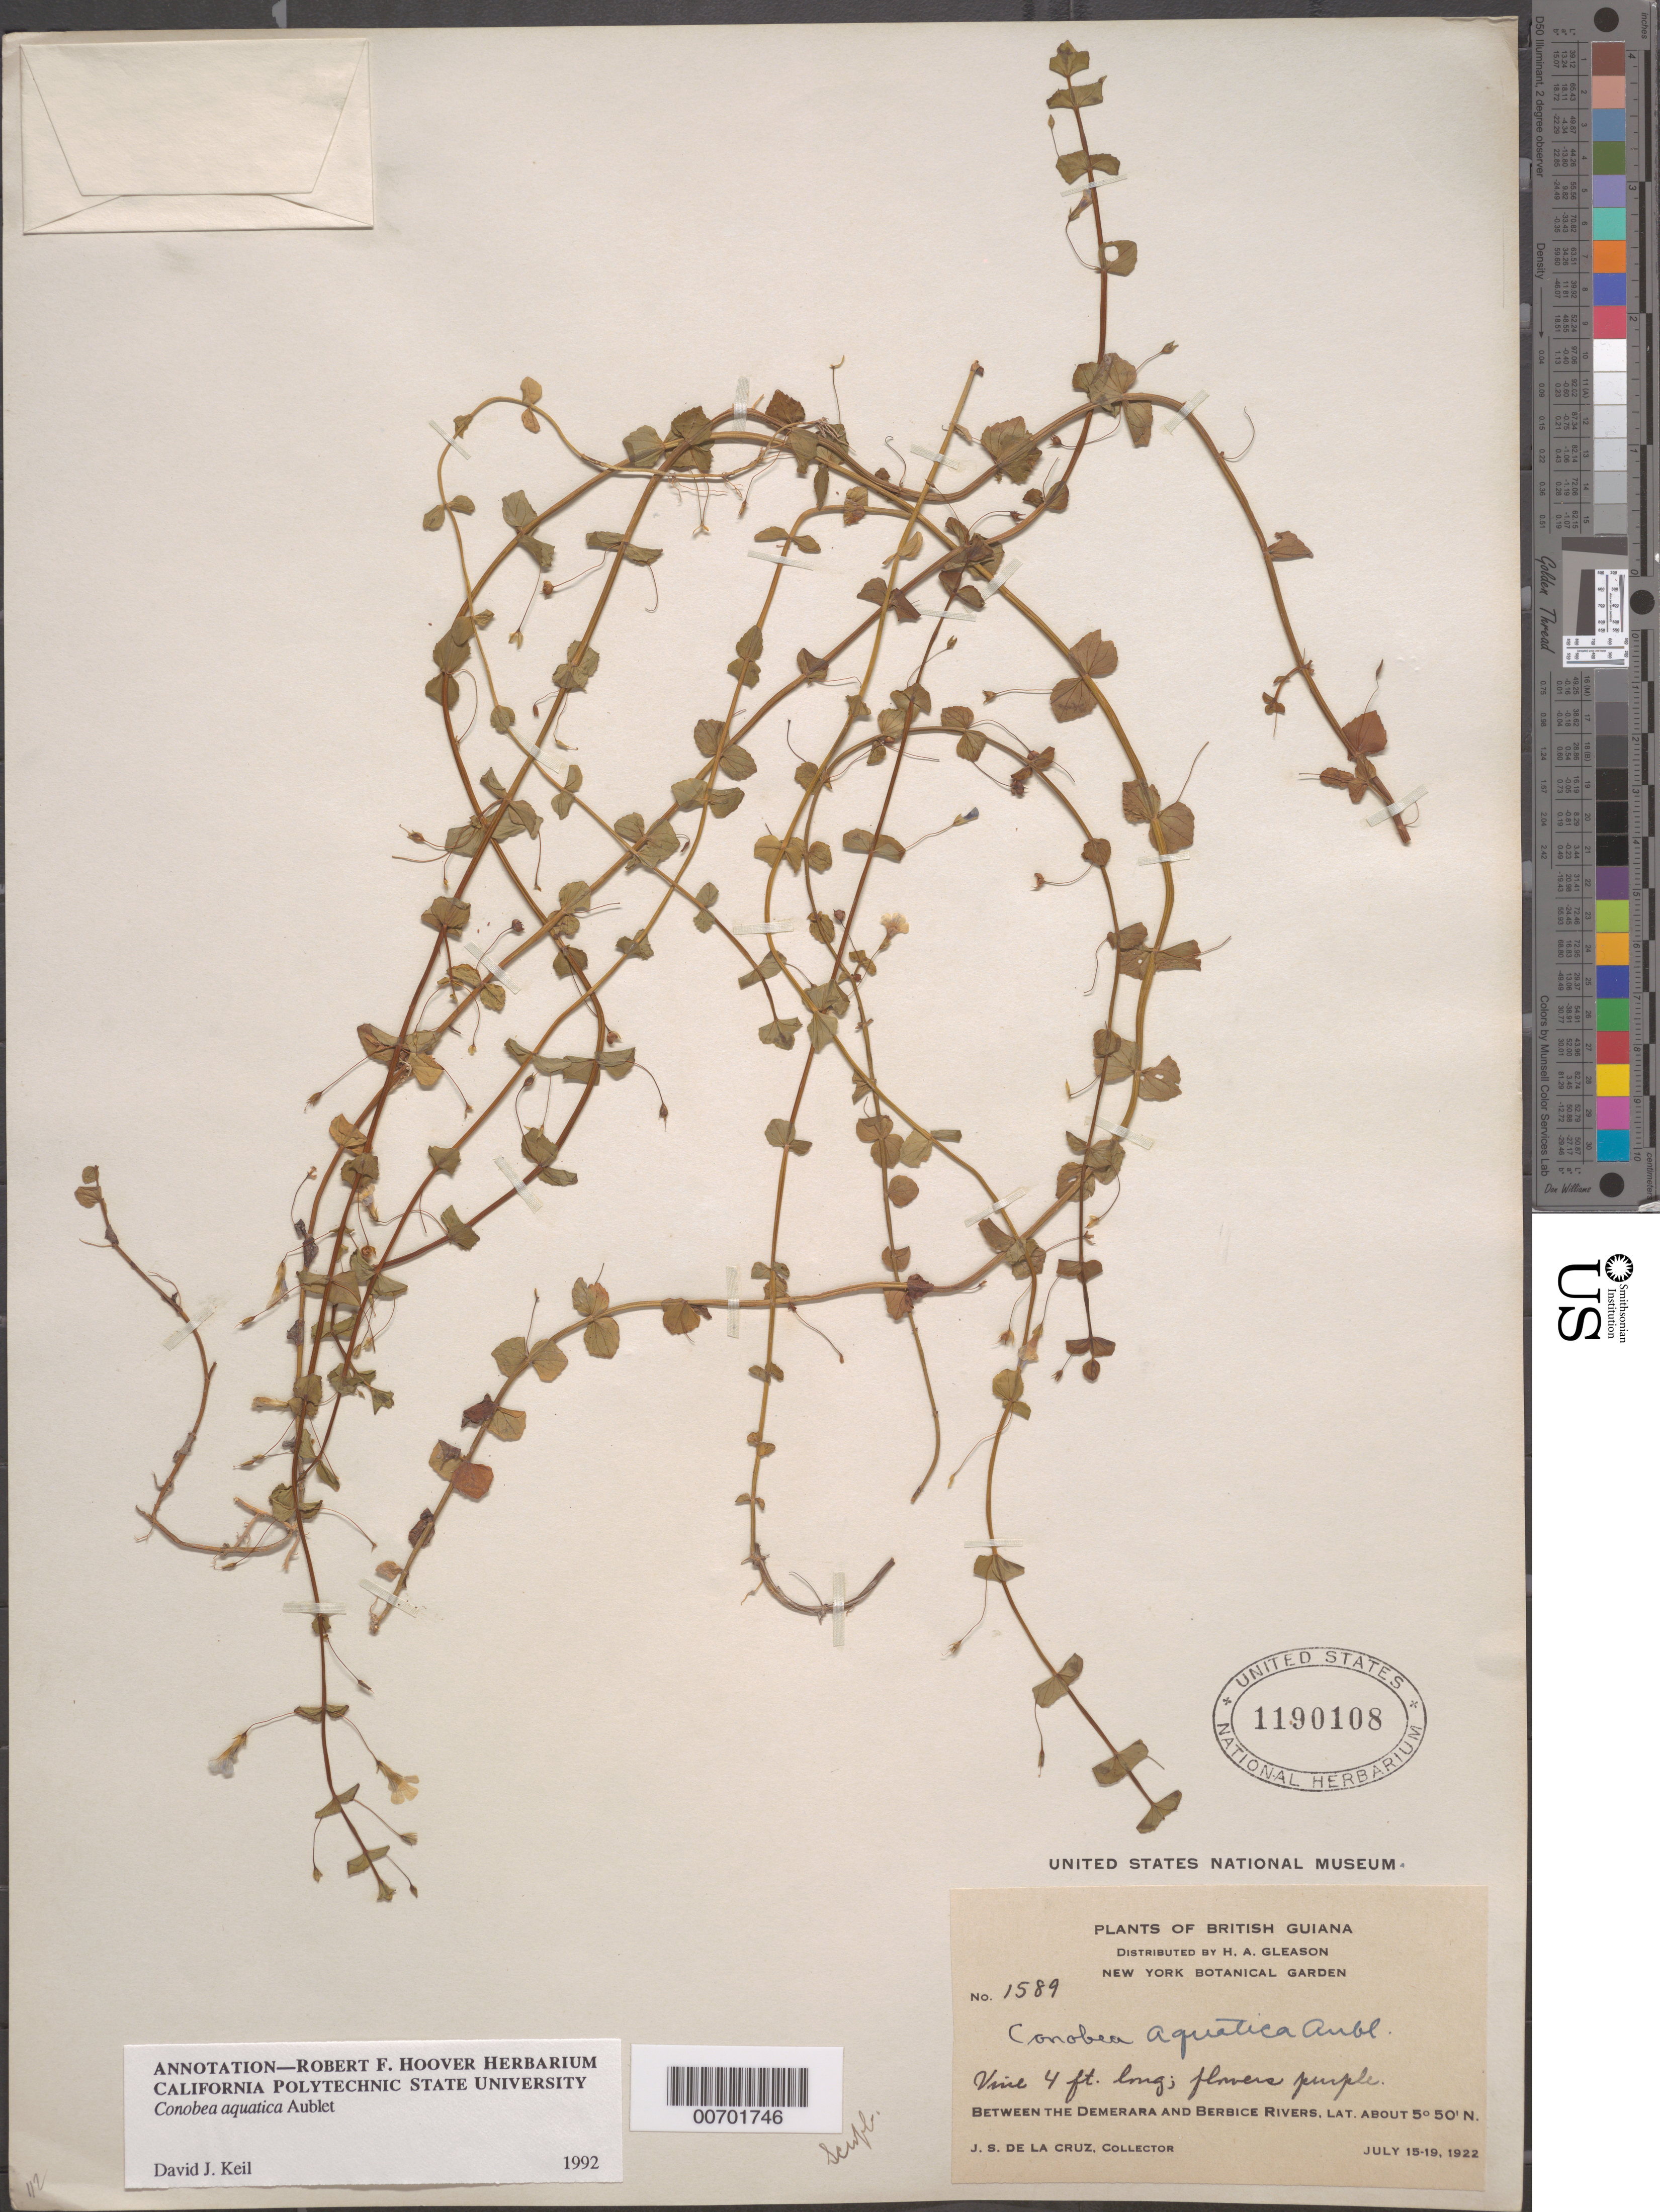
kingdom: Plantae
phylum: Tracheophyta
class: Magnoliopsida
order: Lamiales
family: Plantaginaceae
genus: Conobea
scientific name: Conobea aquatica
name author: Aubl.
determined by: Keil, D. J.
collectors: J. S. de la Cruz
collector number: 1589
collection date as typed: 15-Jul-22 to 19-Jul-22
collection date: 1922-07-15/1922-07-19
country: Guyana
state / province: U. Demerara-Berbice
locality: Demerara River to the Berbice River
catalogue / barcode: US 1190108